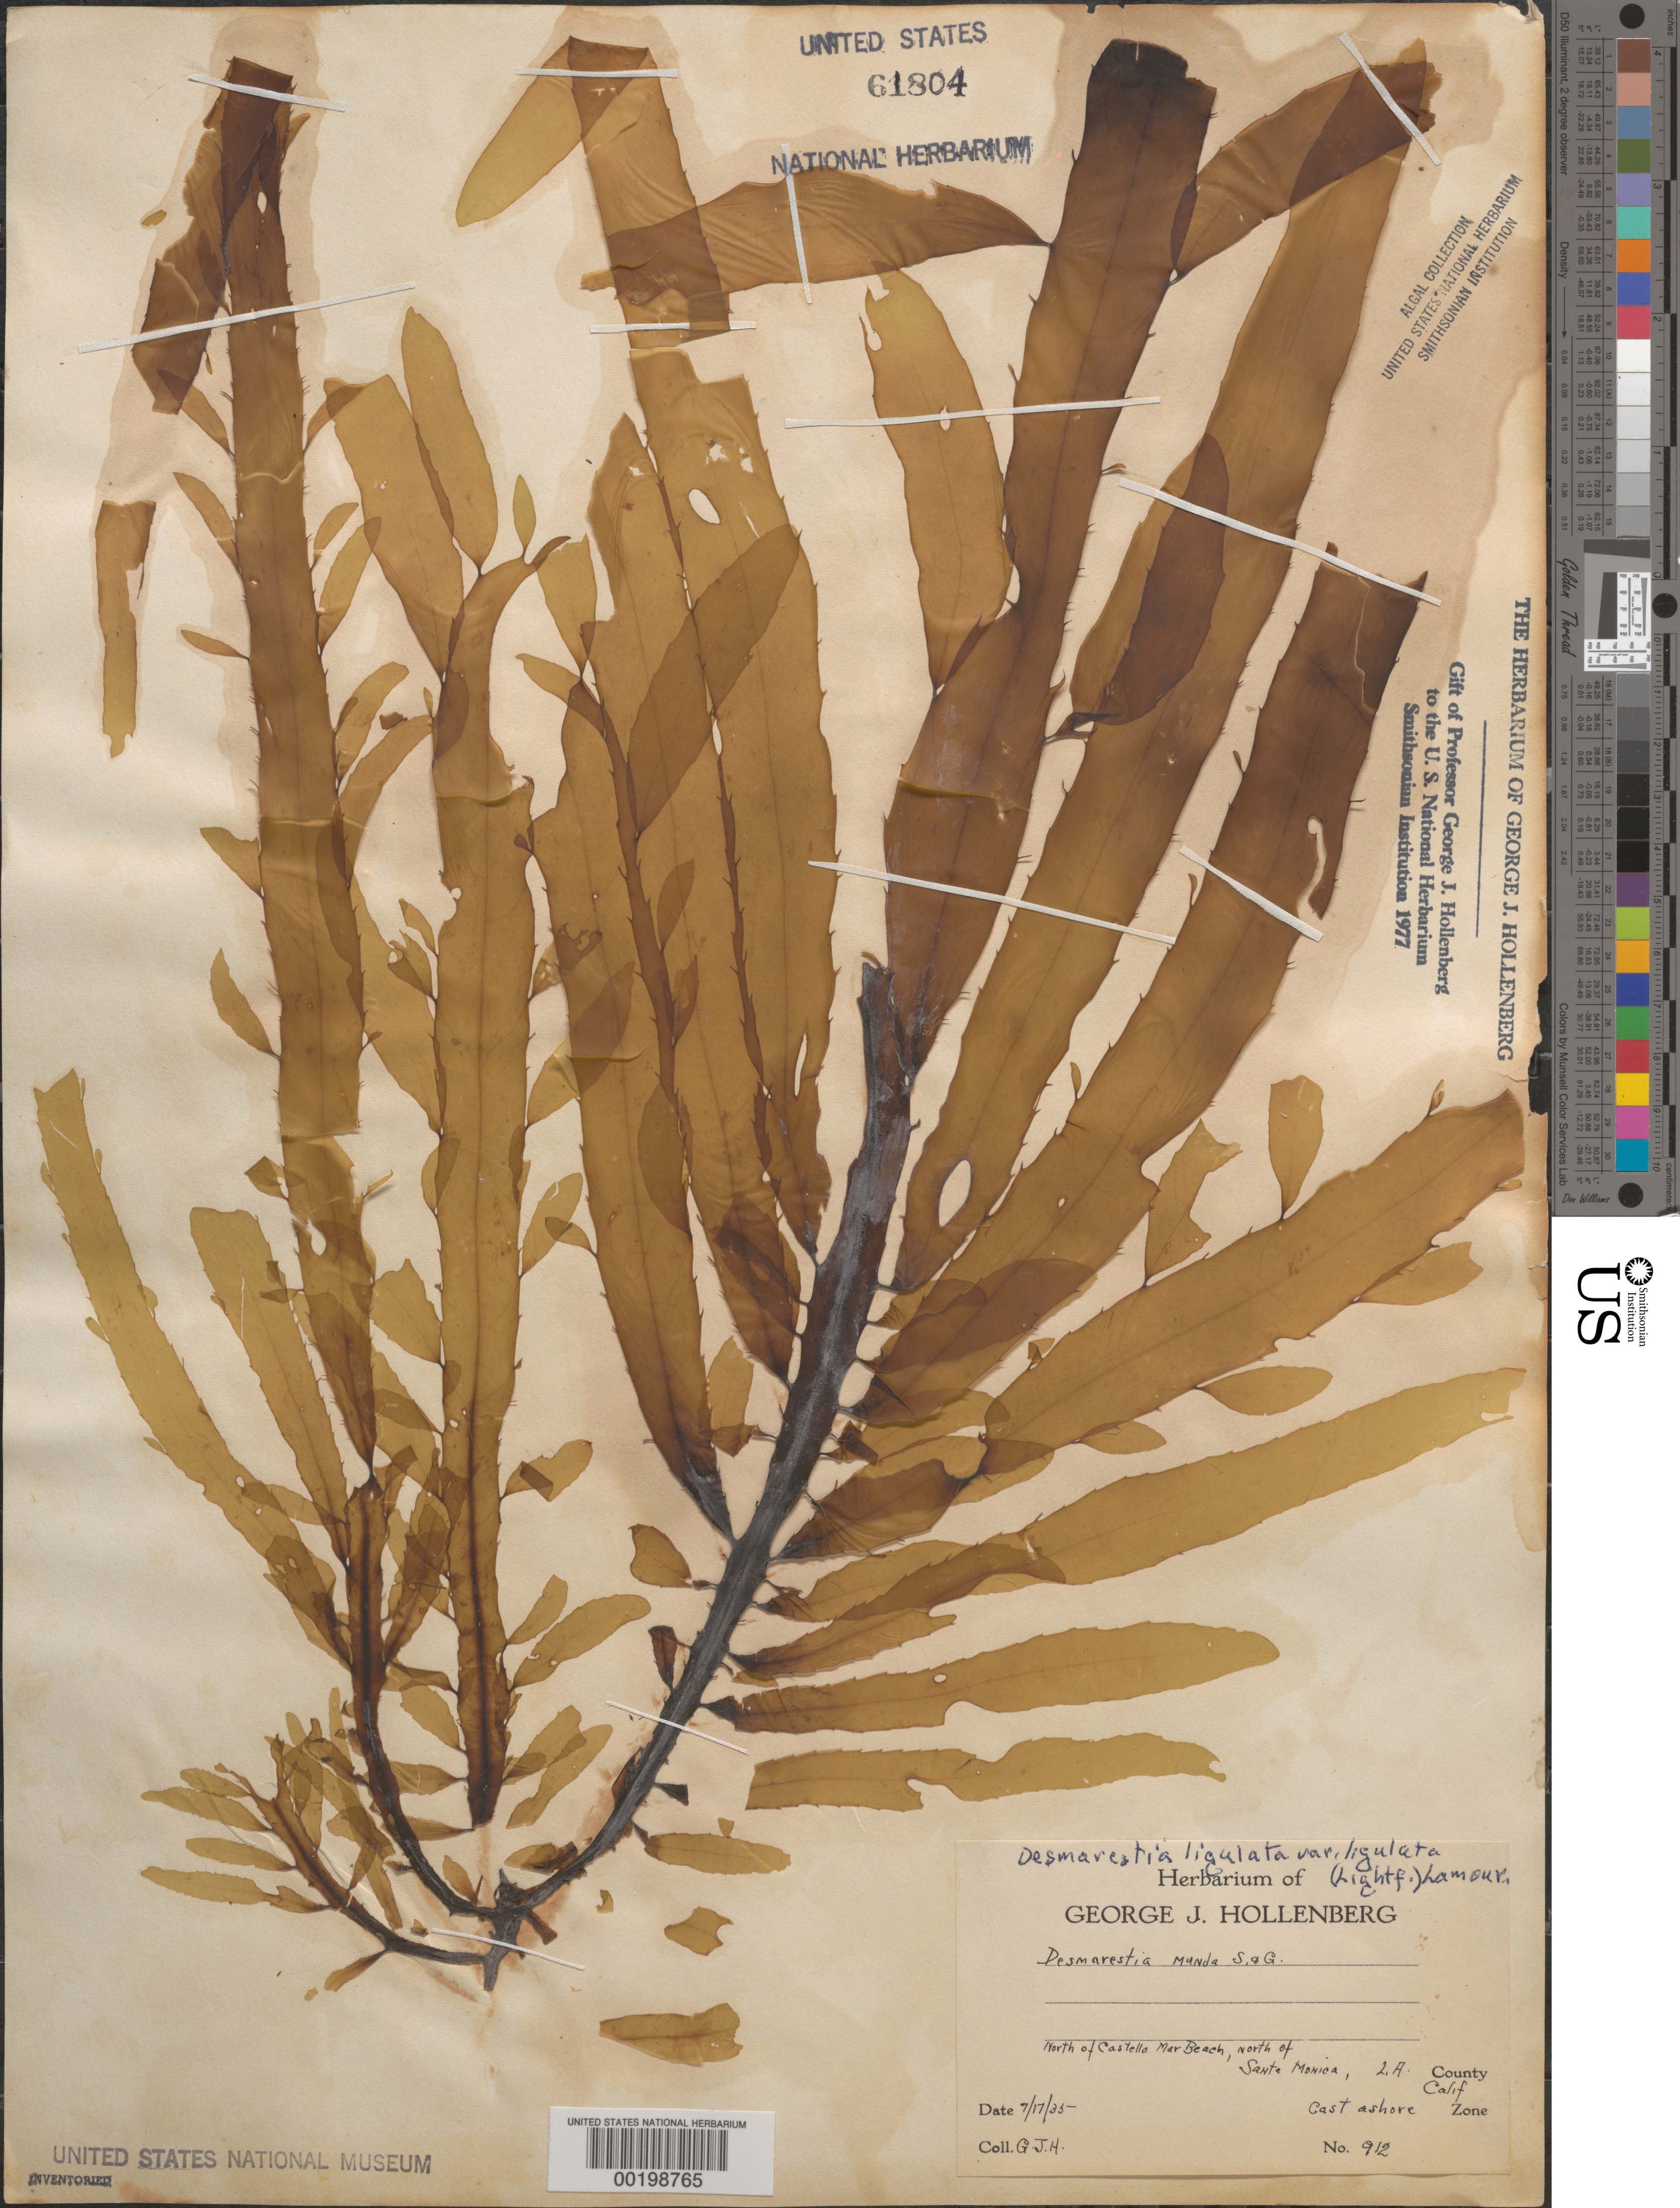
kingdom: Chromista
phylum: Ochrophyta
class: Phaeophyceae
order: Desmarestiales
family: Desmarestiaceae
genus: Desmarestia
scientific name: Desmarestia ligulata var. ligulata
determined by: Hollenberg, George J.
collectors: G. Hollenberg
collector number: GJH 912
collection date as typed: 17 Jul 1935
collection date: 1935-07-17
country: United States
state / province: California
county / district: Los Angeles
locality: North of Castle Mar Beach, north of Santa Monica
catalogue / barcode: US 61804